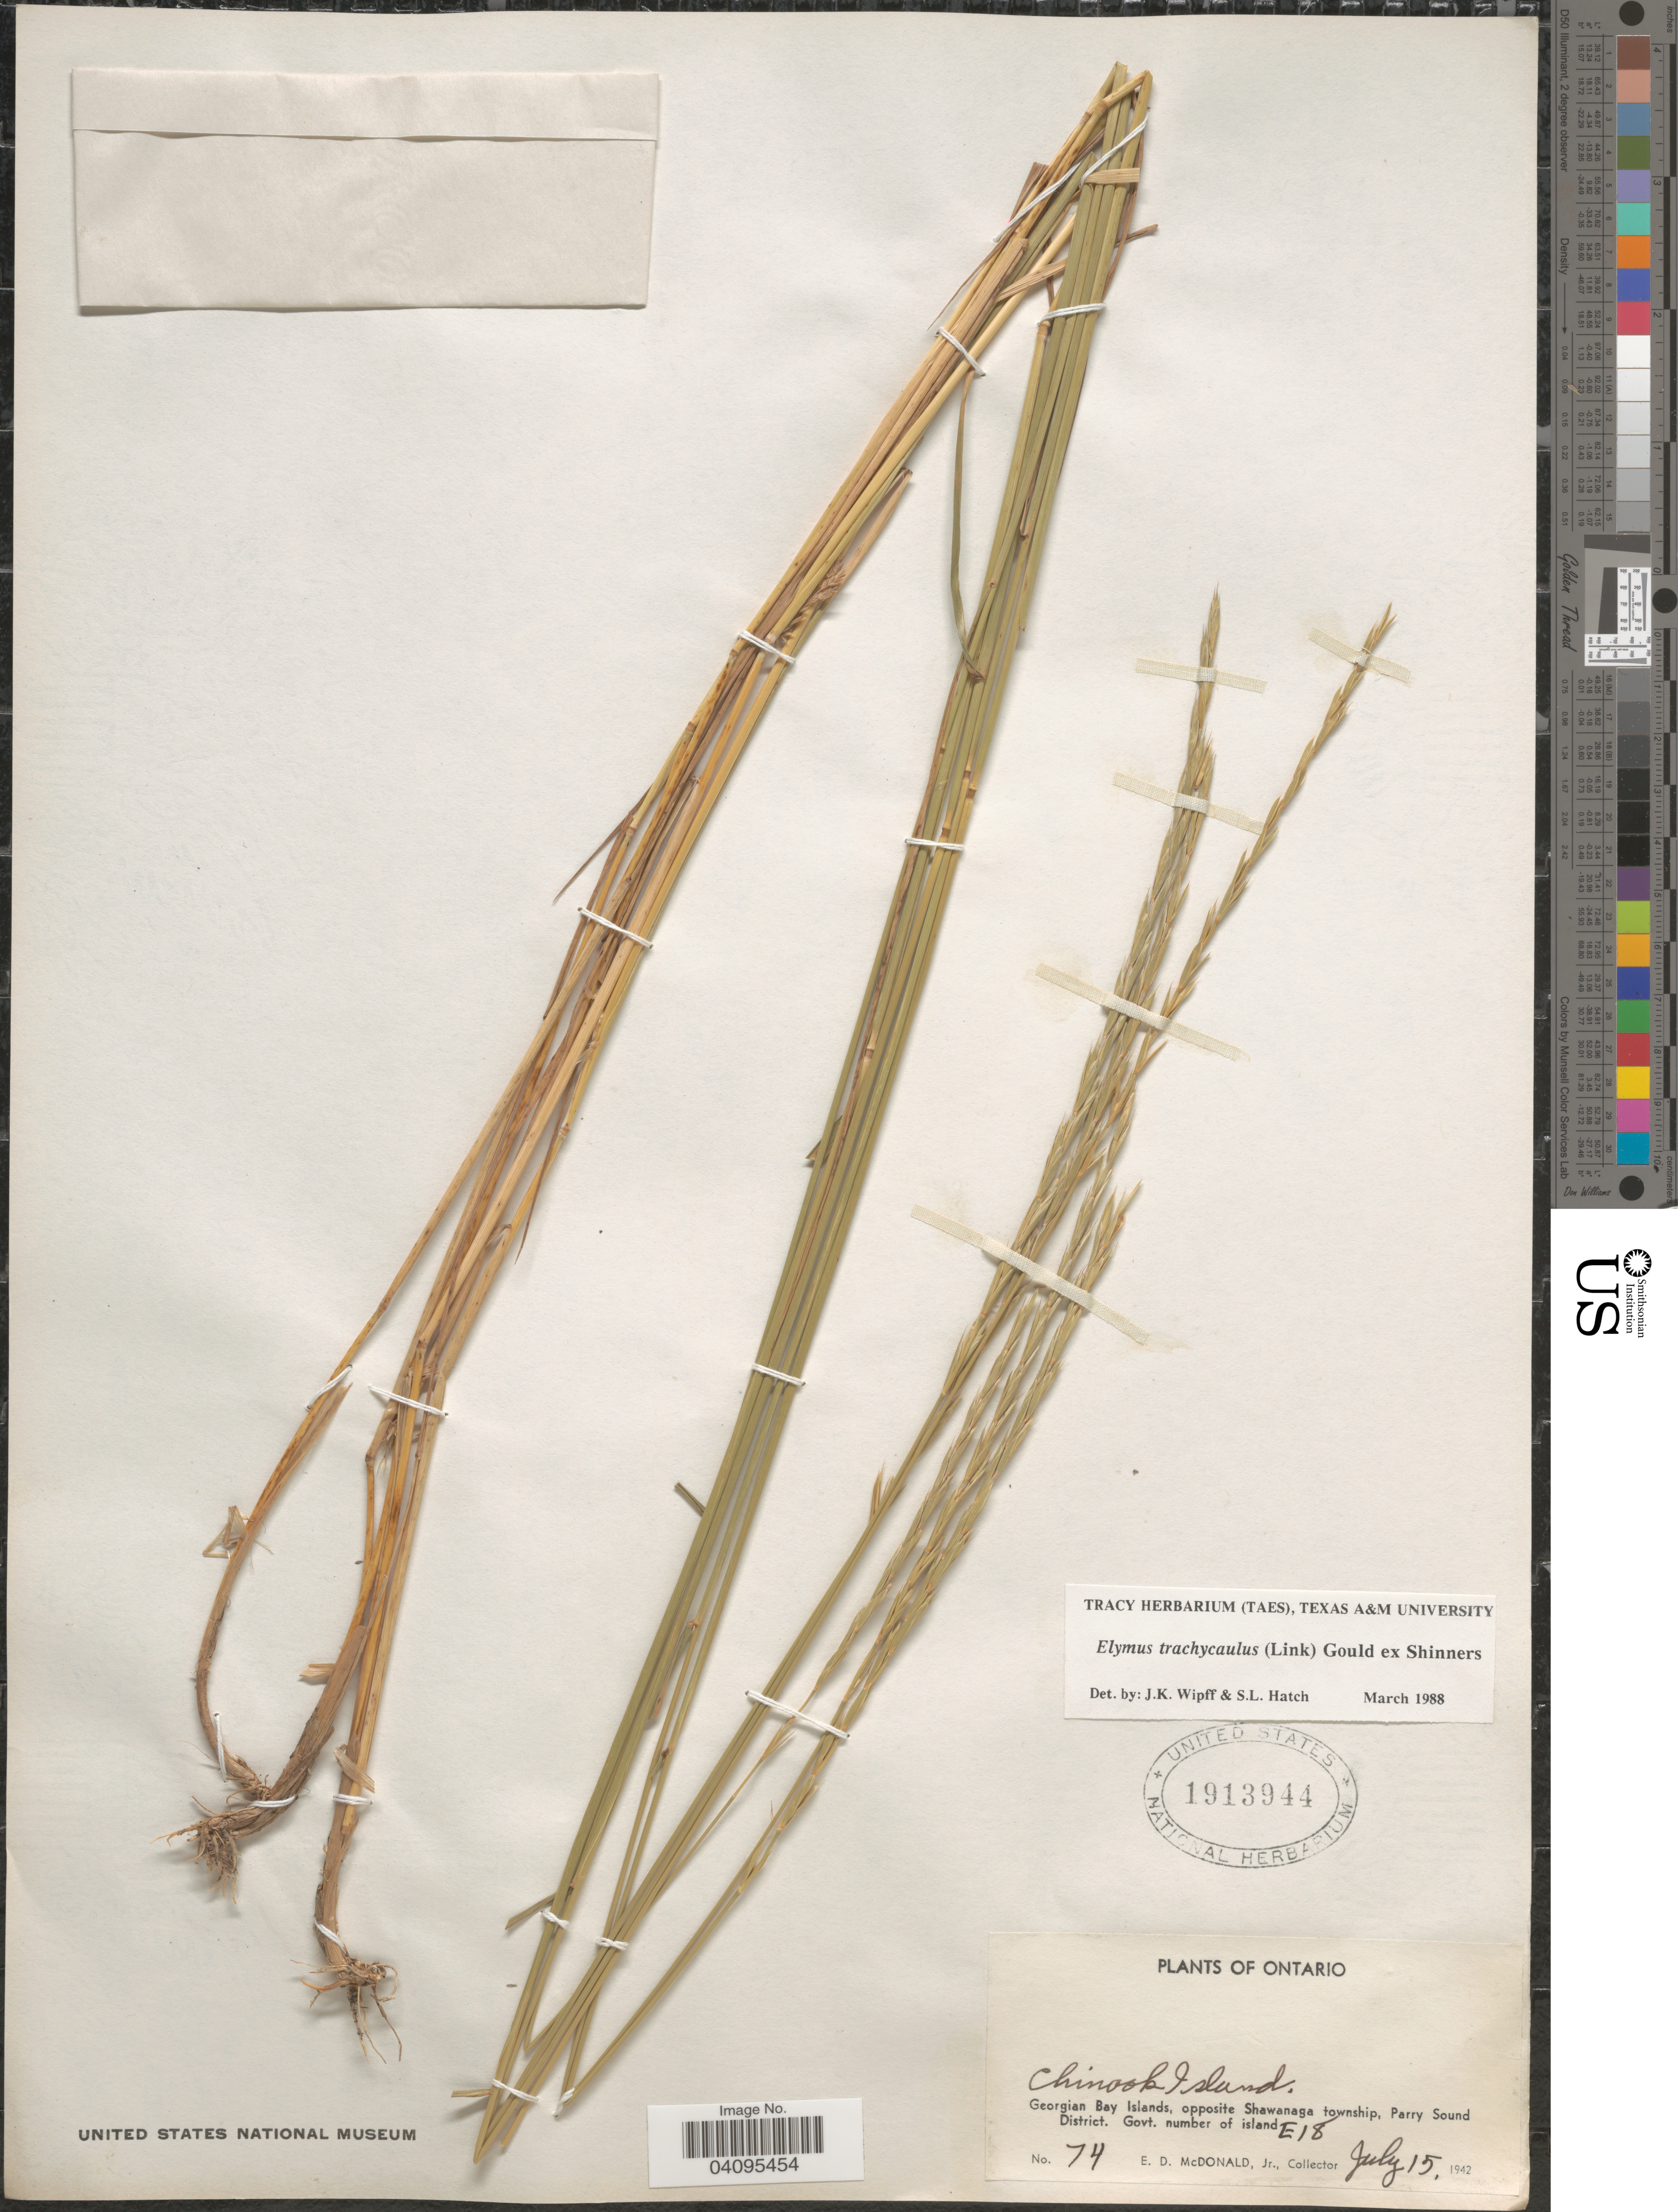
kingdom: Plantae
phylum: Tracheophyta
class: Liliopsida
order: Poales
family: Poaceae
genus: Elymus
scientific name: Elymus trachycaulus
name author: (Link) Gould ex Shinners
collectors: E. D. McDonald Jr.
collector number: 74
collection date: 1942-07-15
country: Canada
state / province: Ontario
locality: Chinook Island. Georgian Bay Islands, opposite Shawanaga township, Parry Sound District. Govt. number of island E18.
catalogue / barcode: US 1913944